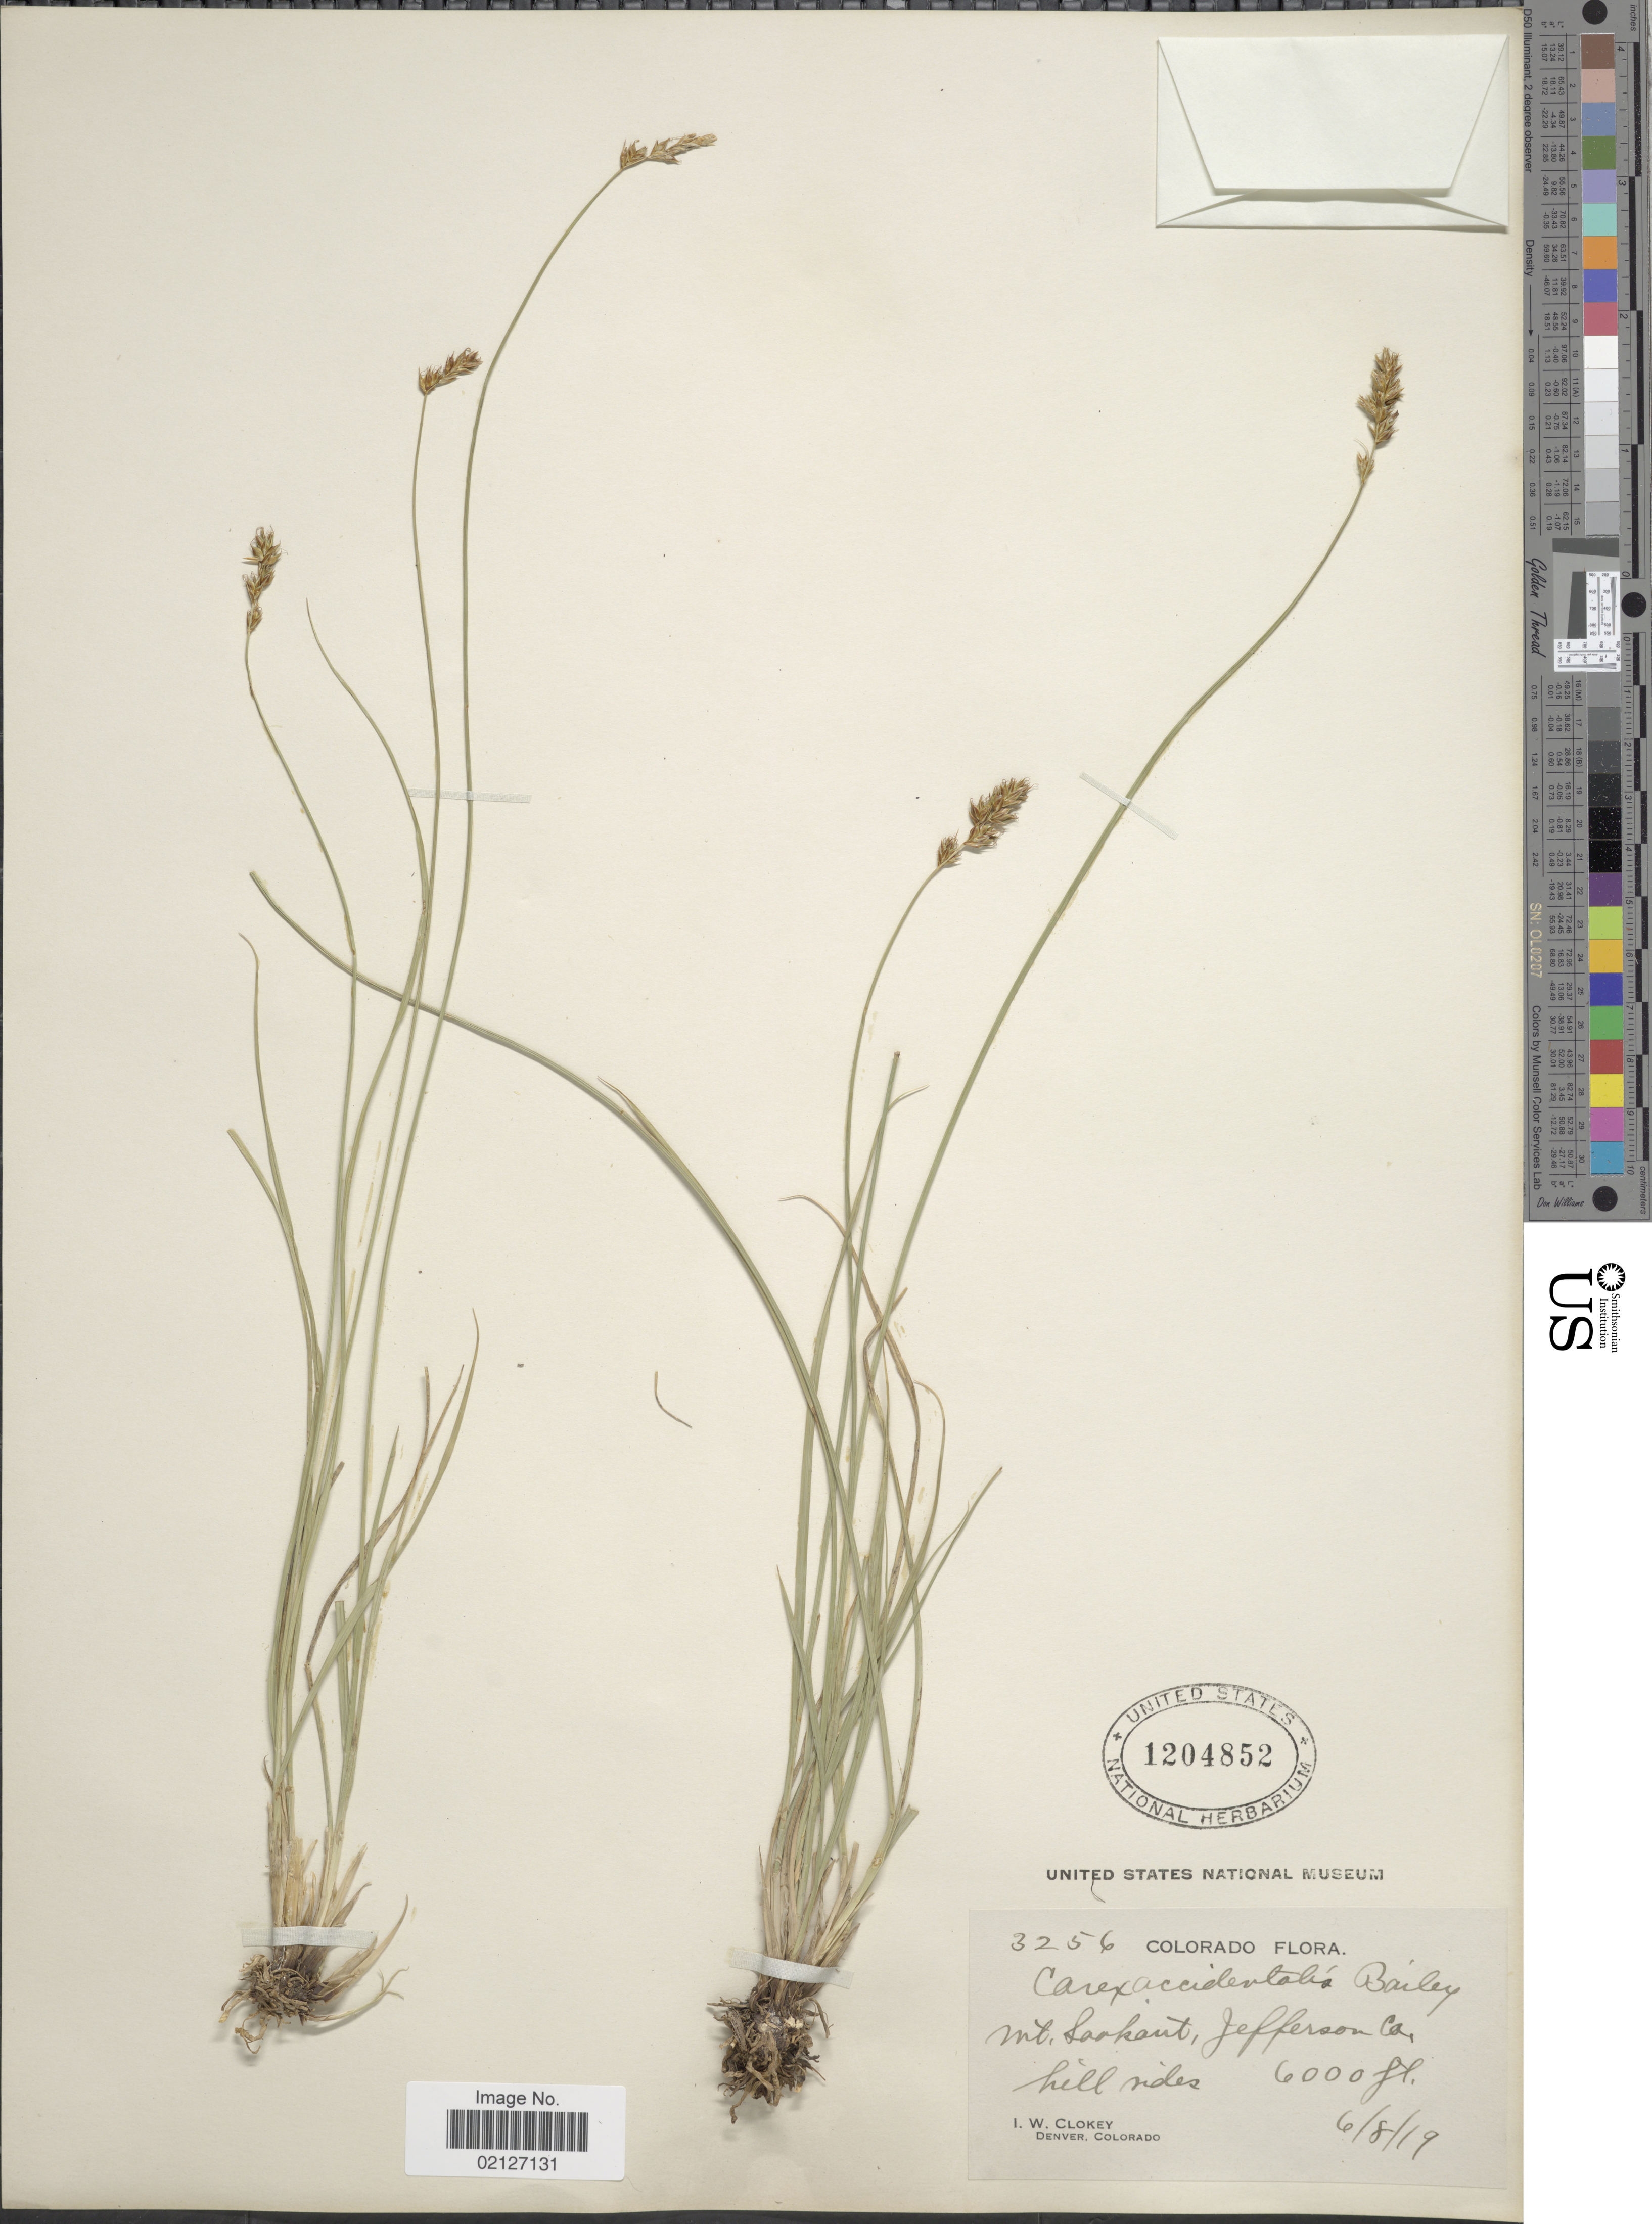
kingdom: Plantae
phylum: Tracheophyta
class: Liliopsida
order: Poales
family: Cyperaceae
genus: Carex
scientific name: Carex occidentalis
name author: L.H. Bailey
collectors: I. W. Clokey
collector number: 3256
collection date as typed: Transcribed d/m/y: 8/6/19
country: United States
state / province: Colorado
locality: Mt. Lookout, Jefferson Co., hillsides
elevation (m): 1829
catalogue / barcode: US 1204852